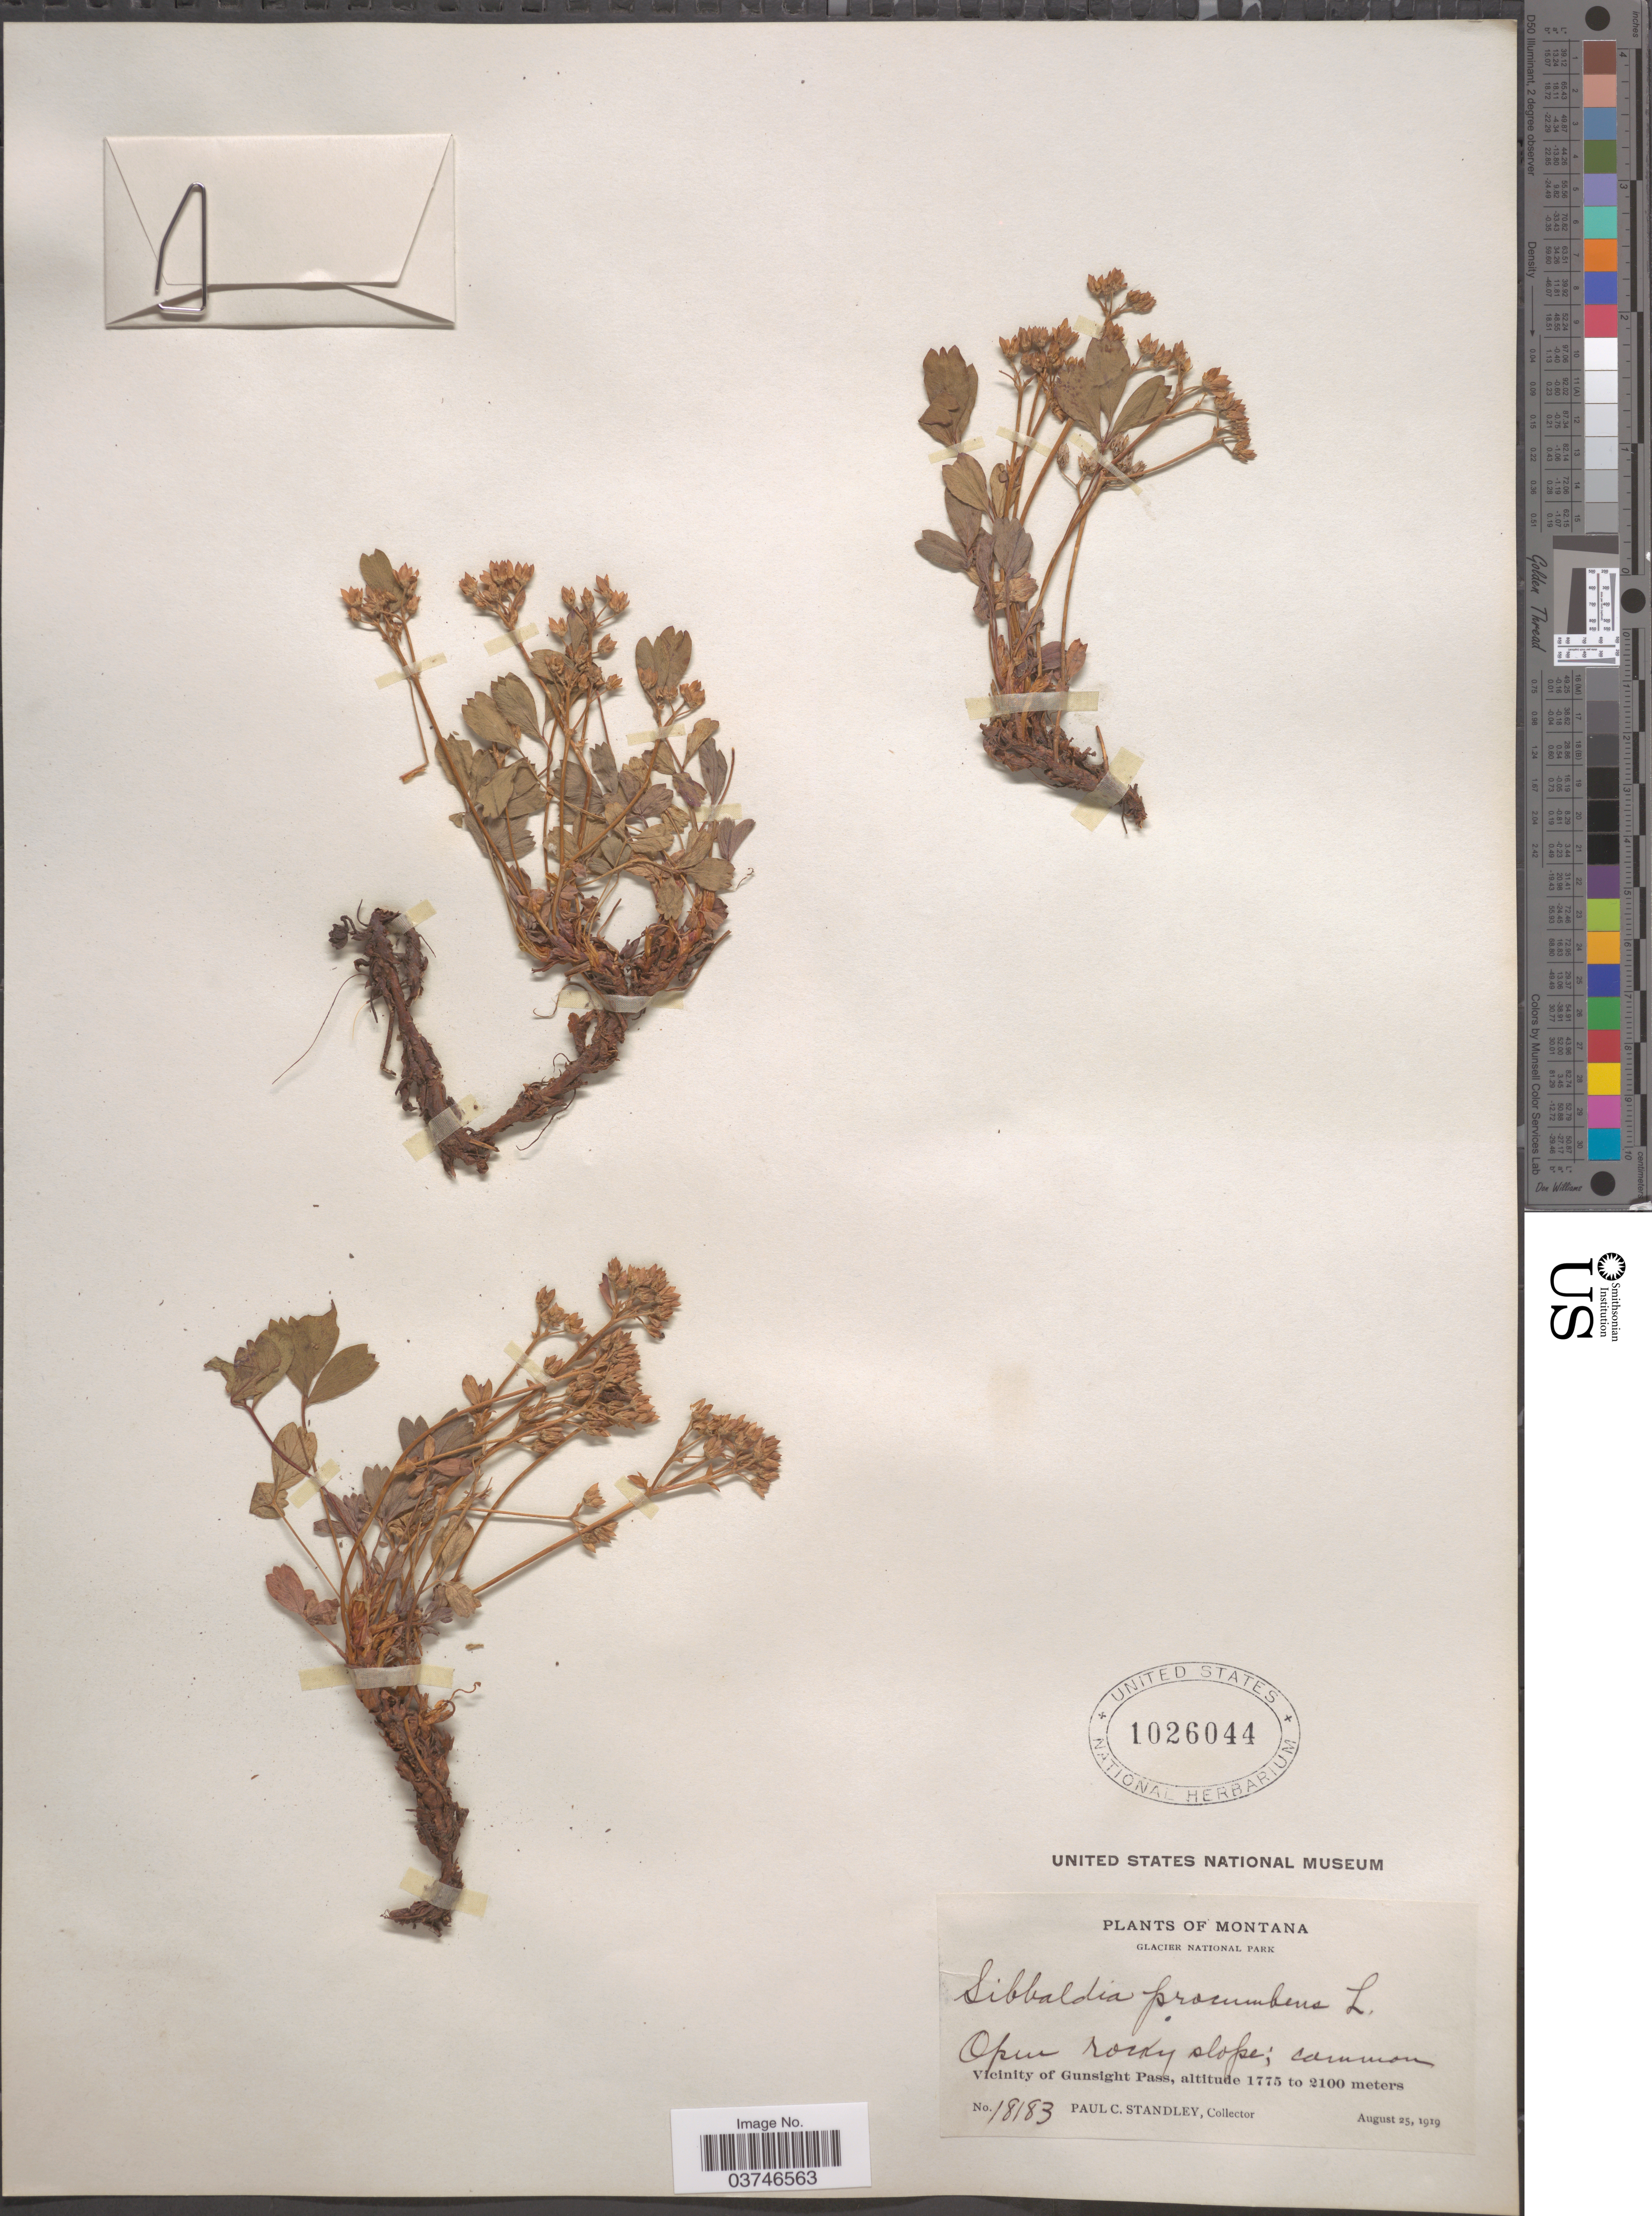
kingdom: Plantae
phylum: Tracheophyta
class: Magnoliopsida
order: Rosales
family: Rosaceae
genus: Sibbaldia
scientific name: Sibbaldia procumbens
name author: L.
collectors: P. C. Standley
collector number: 18183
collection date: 1919-08-25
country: United States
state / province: Montana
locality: Glacier National Park. Vicinity of Gunsight Pass.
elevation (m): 1775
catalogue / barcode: US 1026044